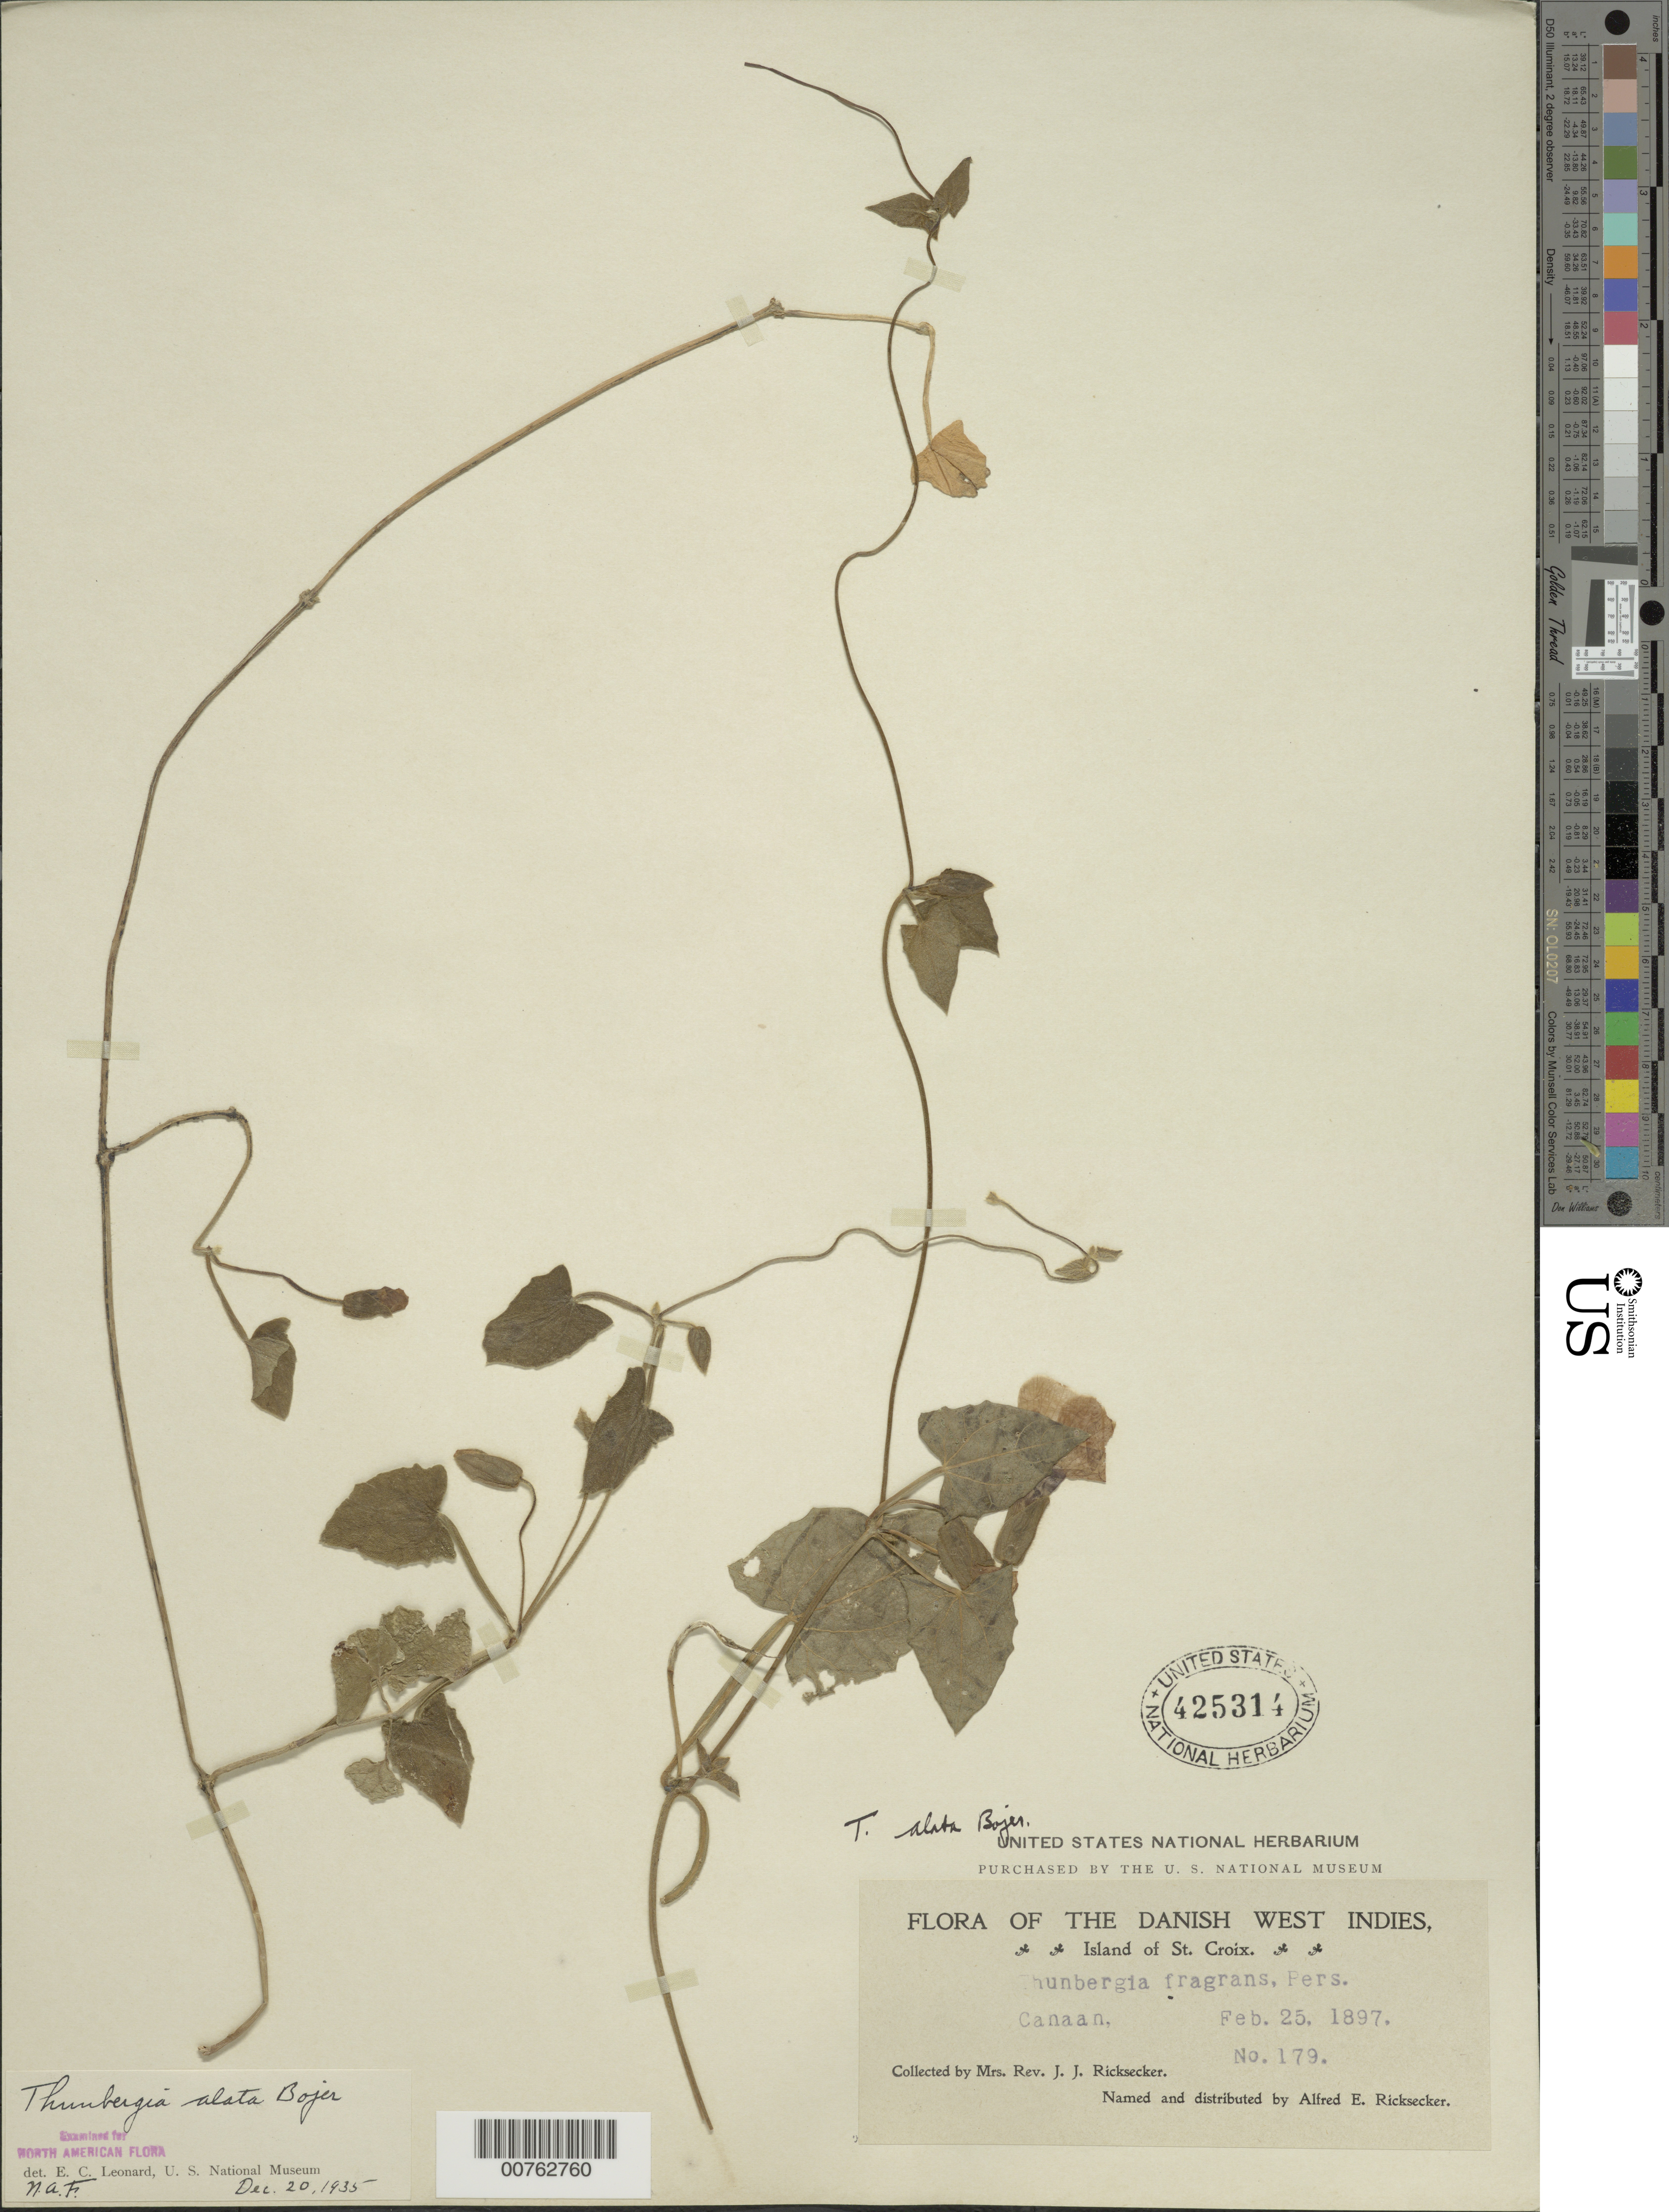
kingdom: Plantae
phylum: Tracheophyta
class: Magnoliopsida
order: Lamiales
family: Acanthaceae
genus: Thunbergia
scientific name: Thunbergia alata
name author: Bojer ex Sims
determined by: Leonard, Emery C., (US)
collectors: L. A. Ricksecker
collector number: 179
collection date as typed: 25 Feb 1897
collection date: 1897-02-25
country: U.S. Virgin Islands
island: St. Croix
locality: Canaan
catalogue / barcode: US 425314